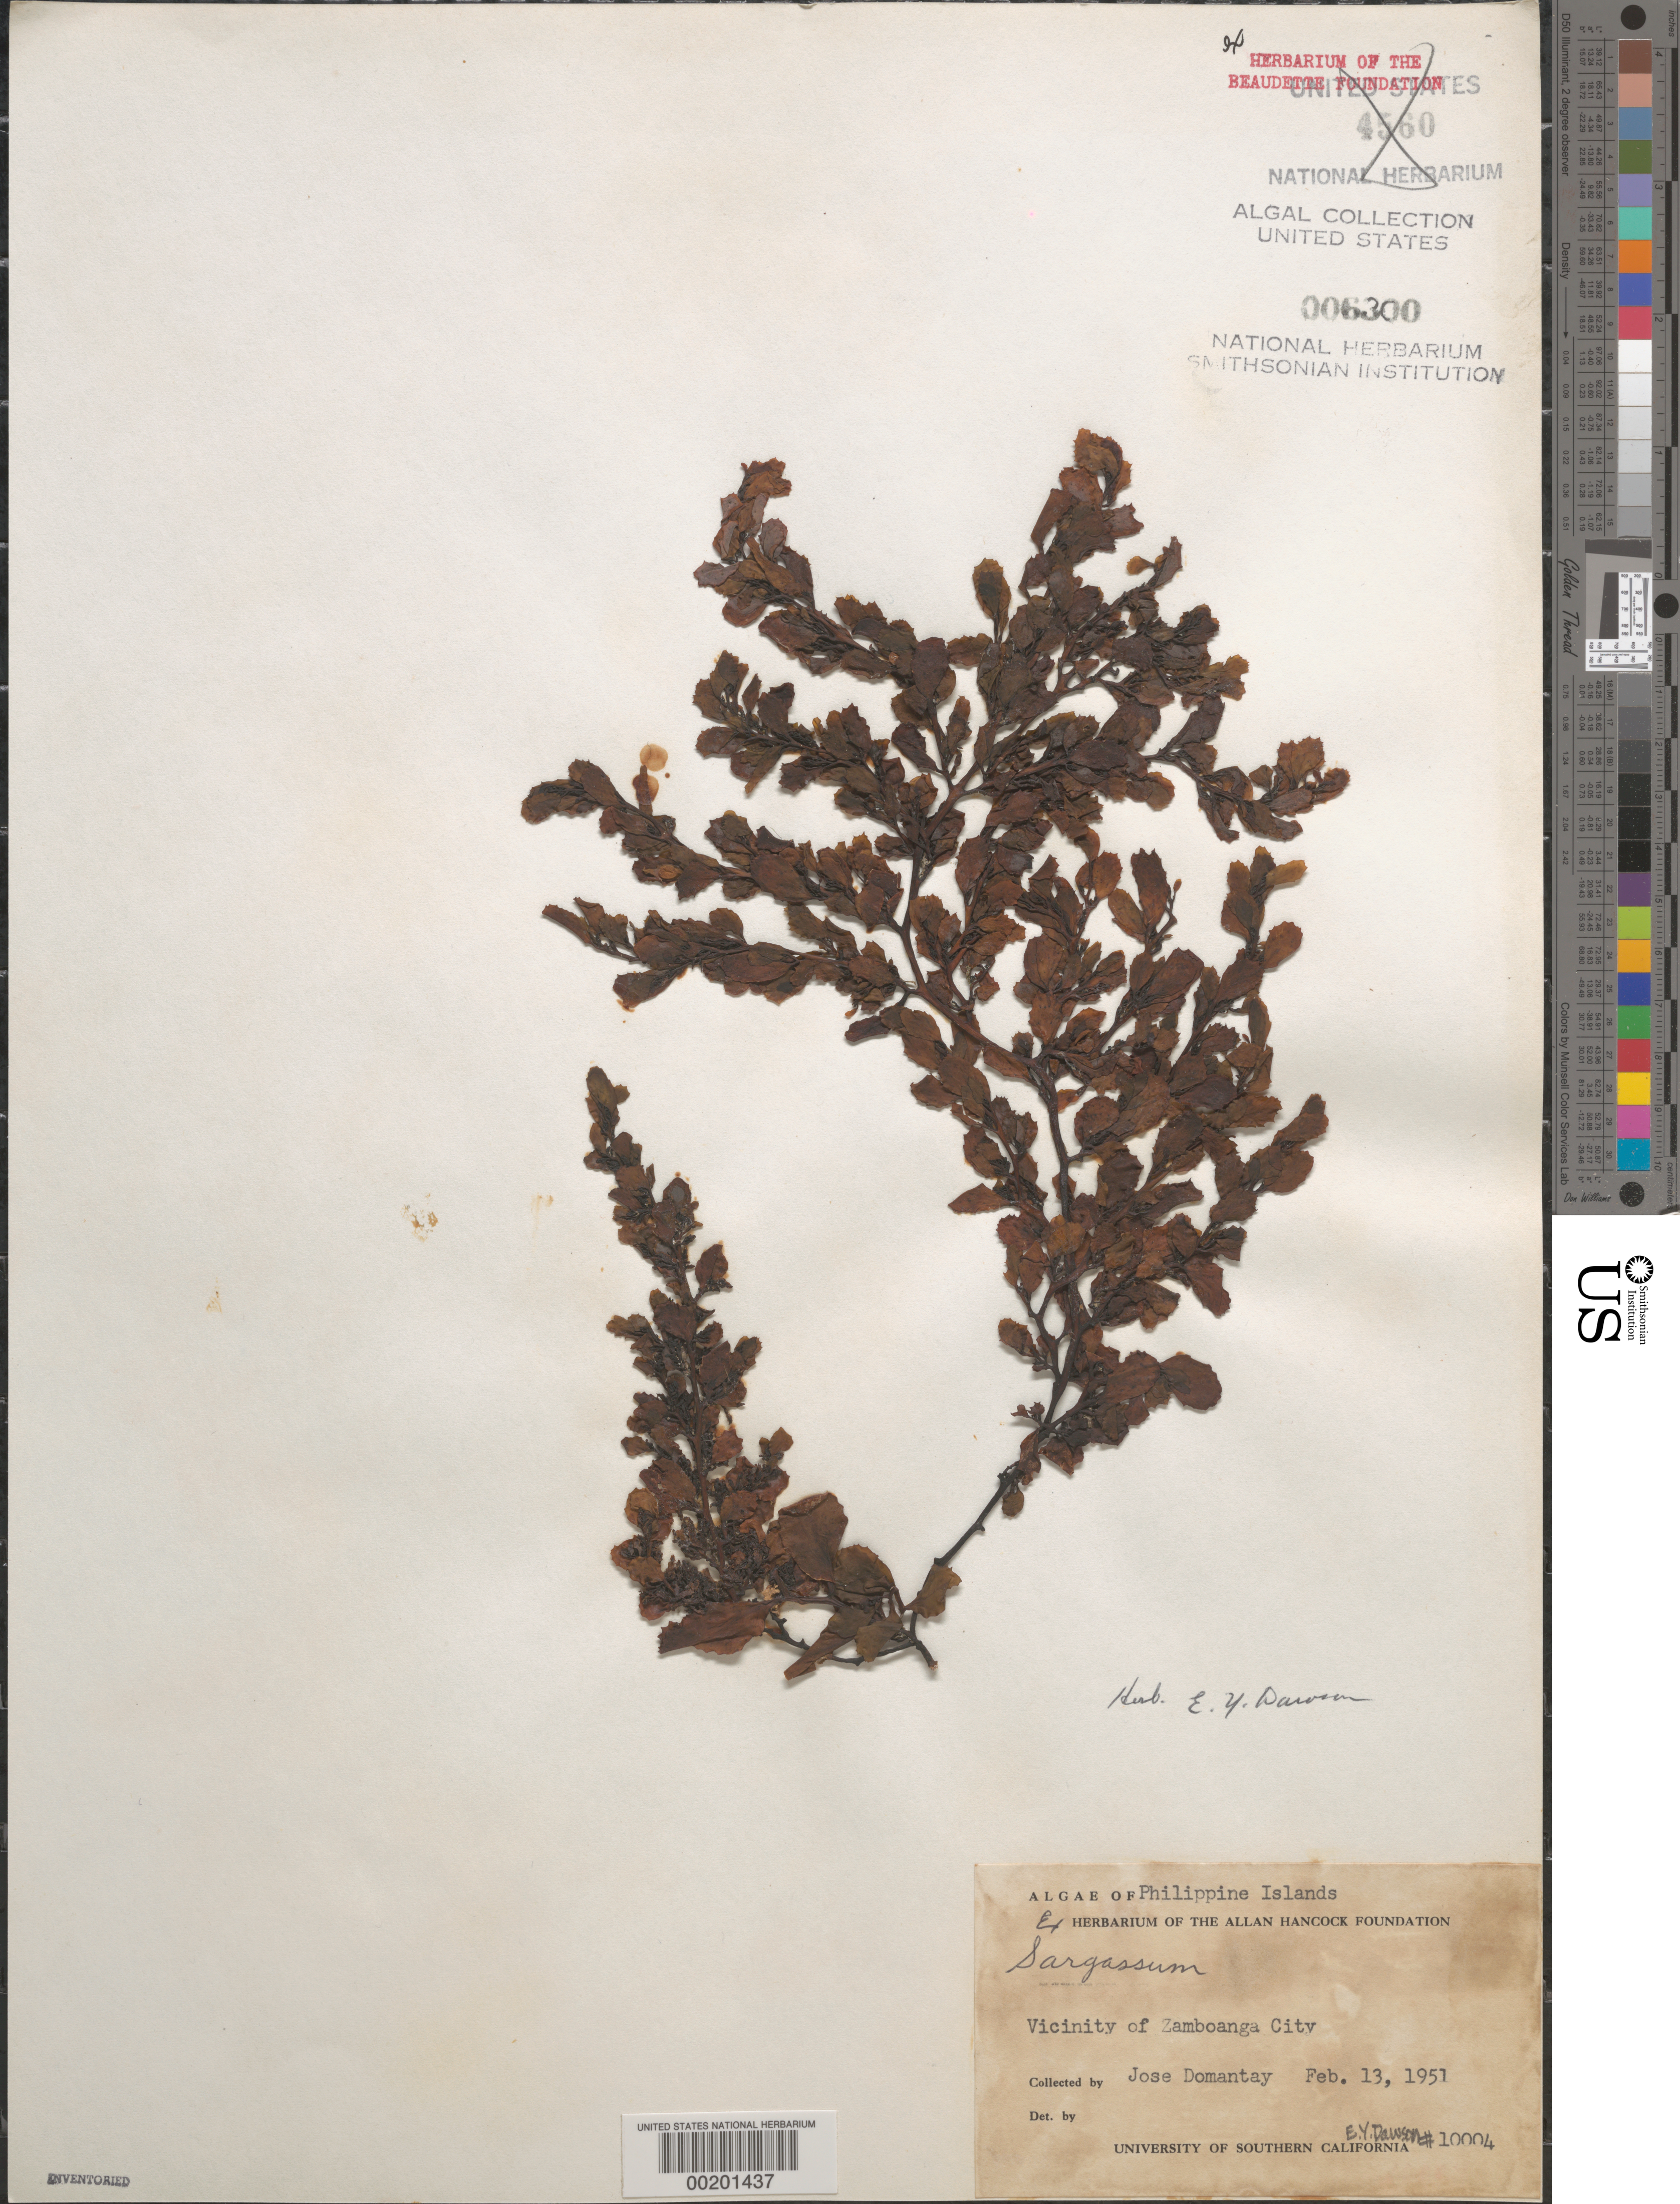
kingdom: Chromista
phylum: Ochrophyta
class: Phaeophyceae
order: Fucales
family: Sargassaceae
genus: Sargassum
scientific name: Sargassum sp.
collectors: J. Domantay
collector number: EYD 10004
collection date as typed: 13 Feb 1951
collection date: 1951-02-13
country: Philippines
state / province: Zamboanga Peninsula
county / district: Zamboanga del Sur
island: Mindanao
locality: City of Zamboanga area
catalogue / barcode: US 6300